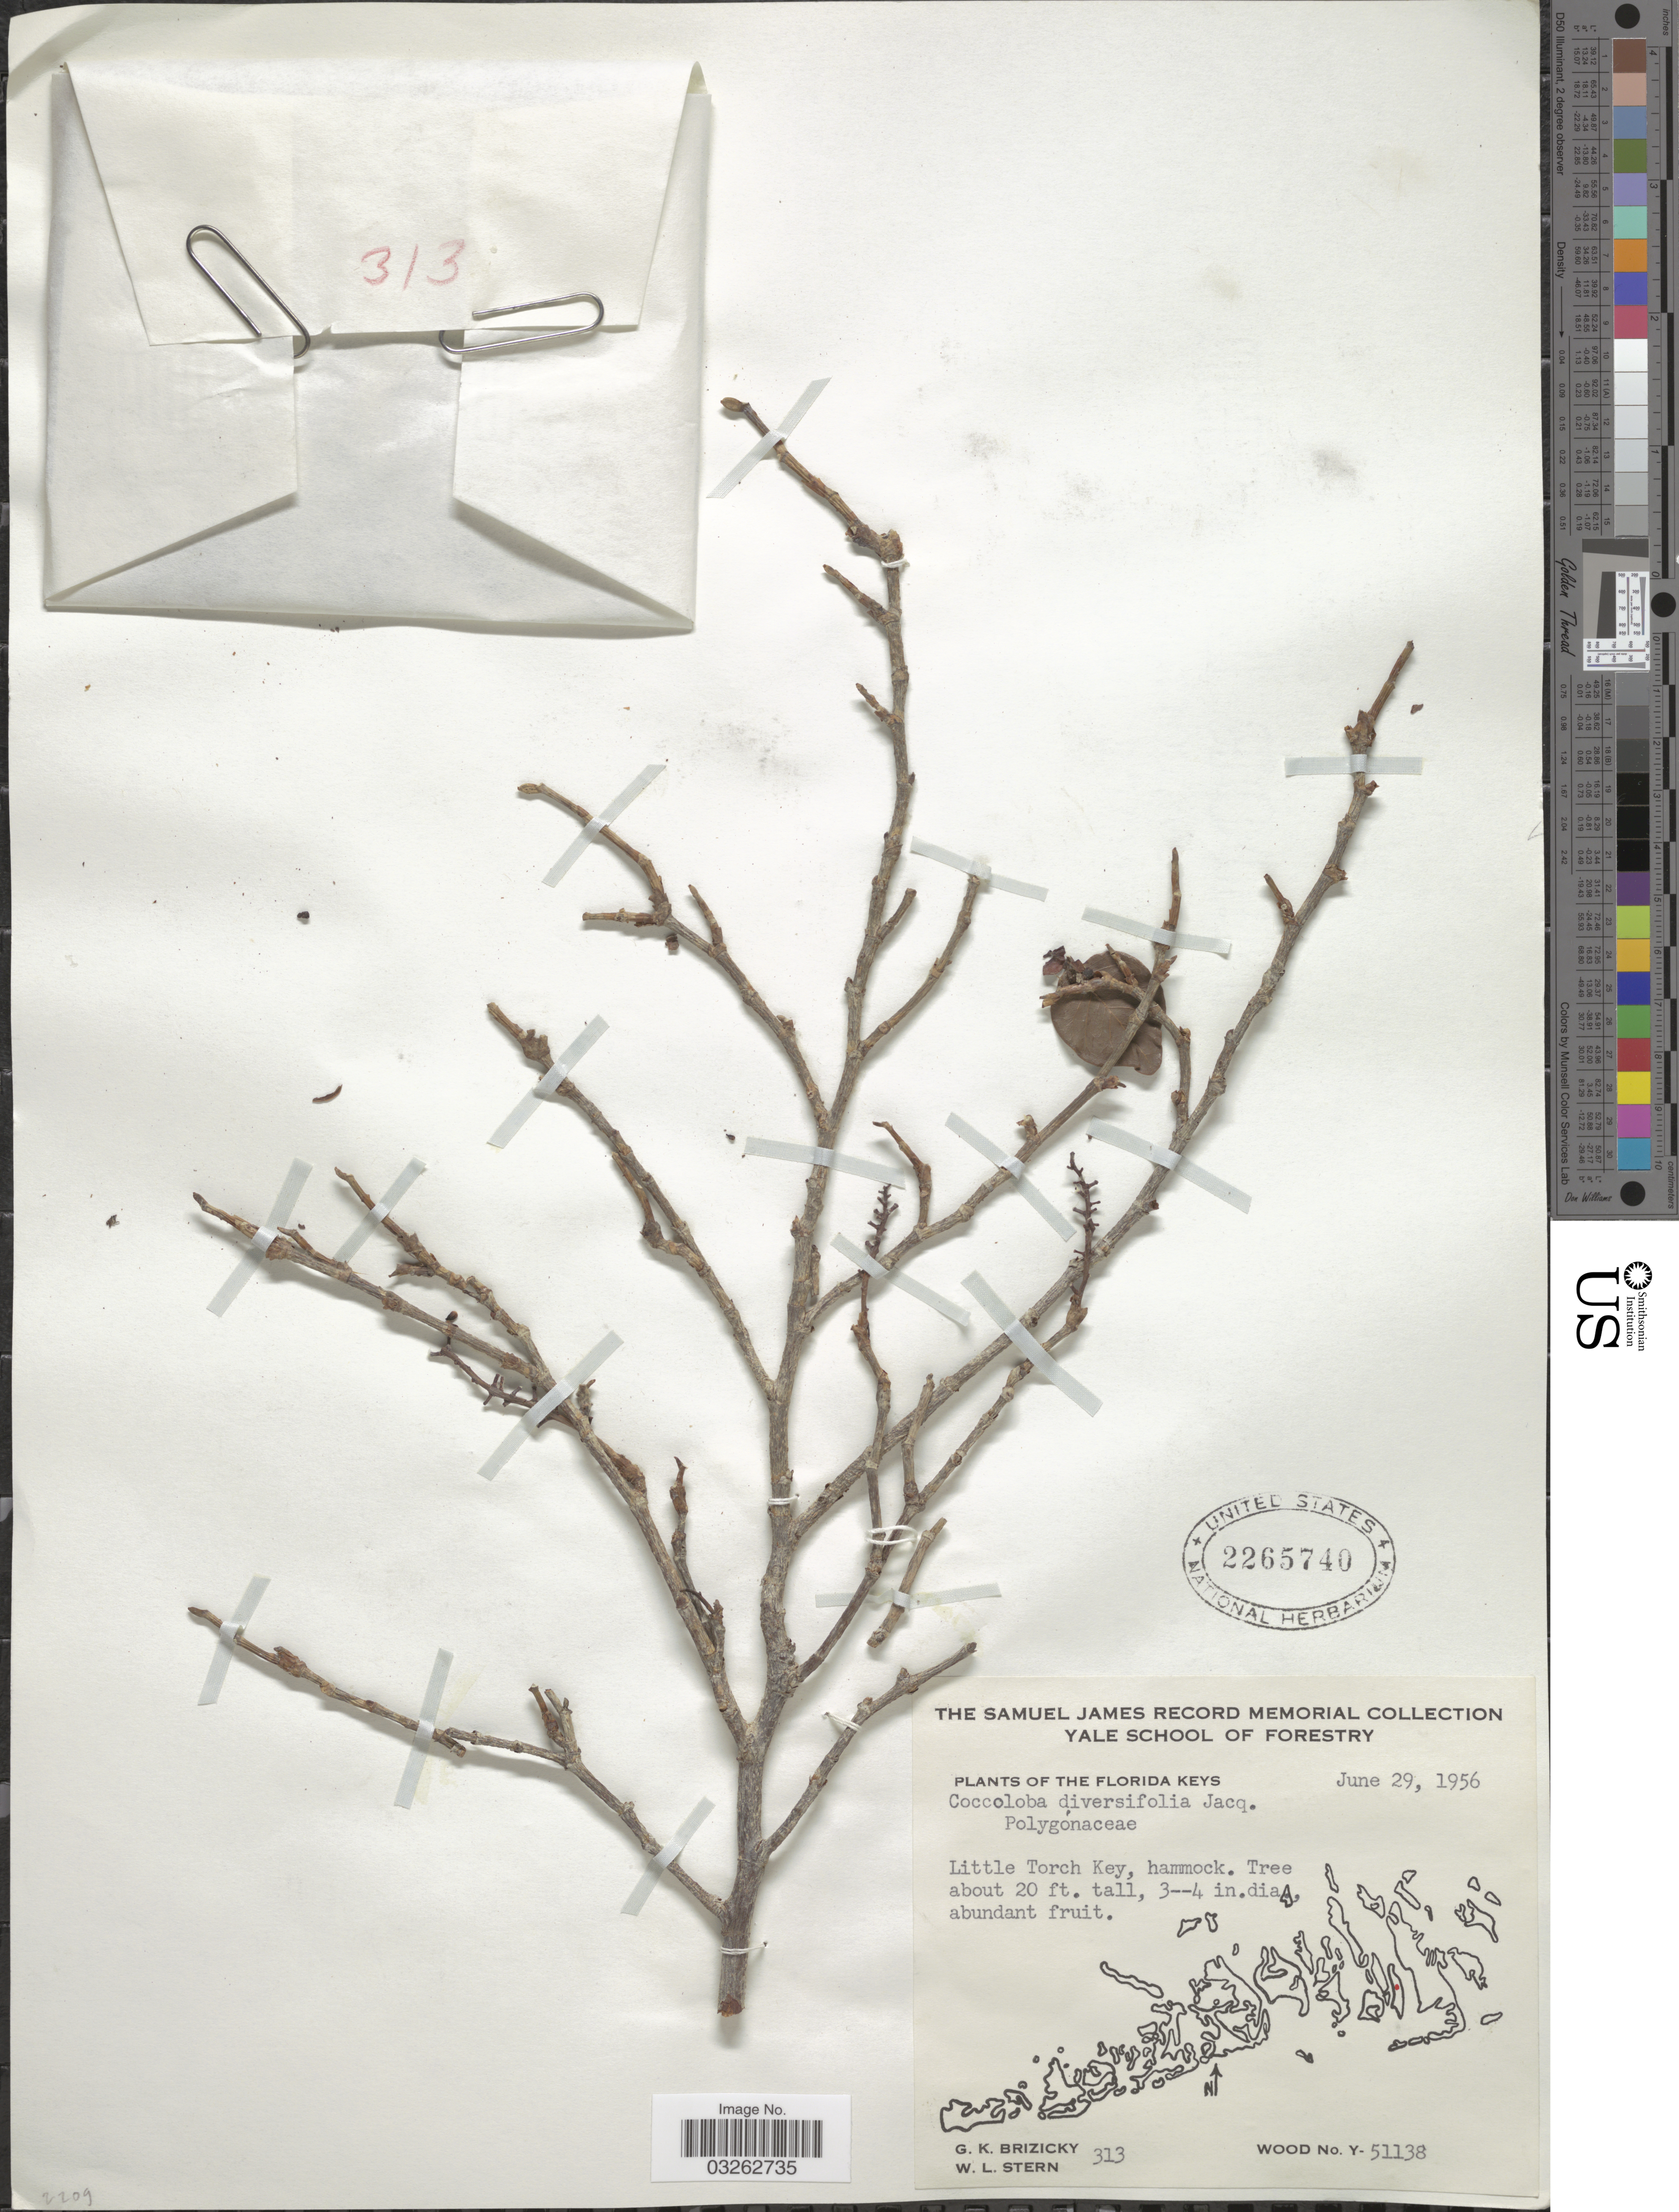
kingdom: Plantae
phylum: Tracheophyta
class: Magnoliopsida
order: Caryophyllales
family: Polygonaceae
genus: Coccoloba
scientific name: Coccoloba diversifolia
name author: Jacq.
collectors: G. K. Brizicky & W. L. Stern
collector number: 313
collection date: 1956-06-29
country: United States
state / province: Florida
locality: The Florida Keys. Little Torch Key, hammock.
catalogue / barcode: US 2265740